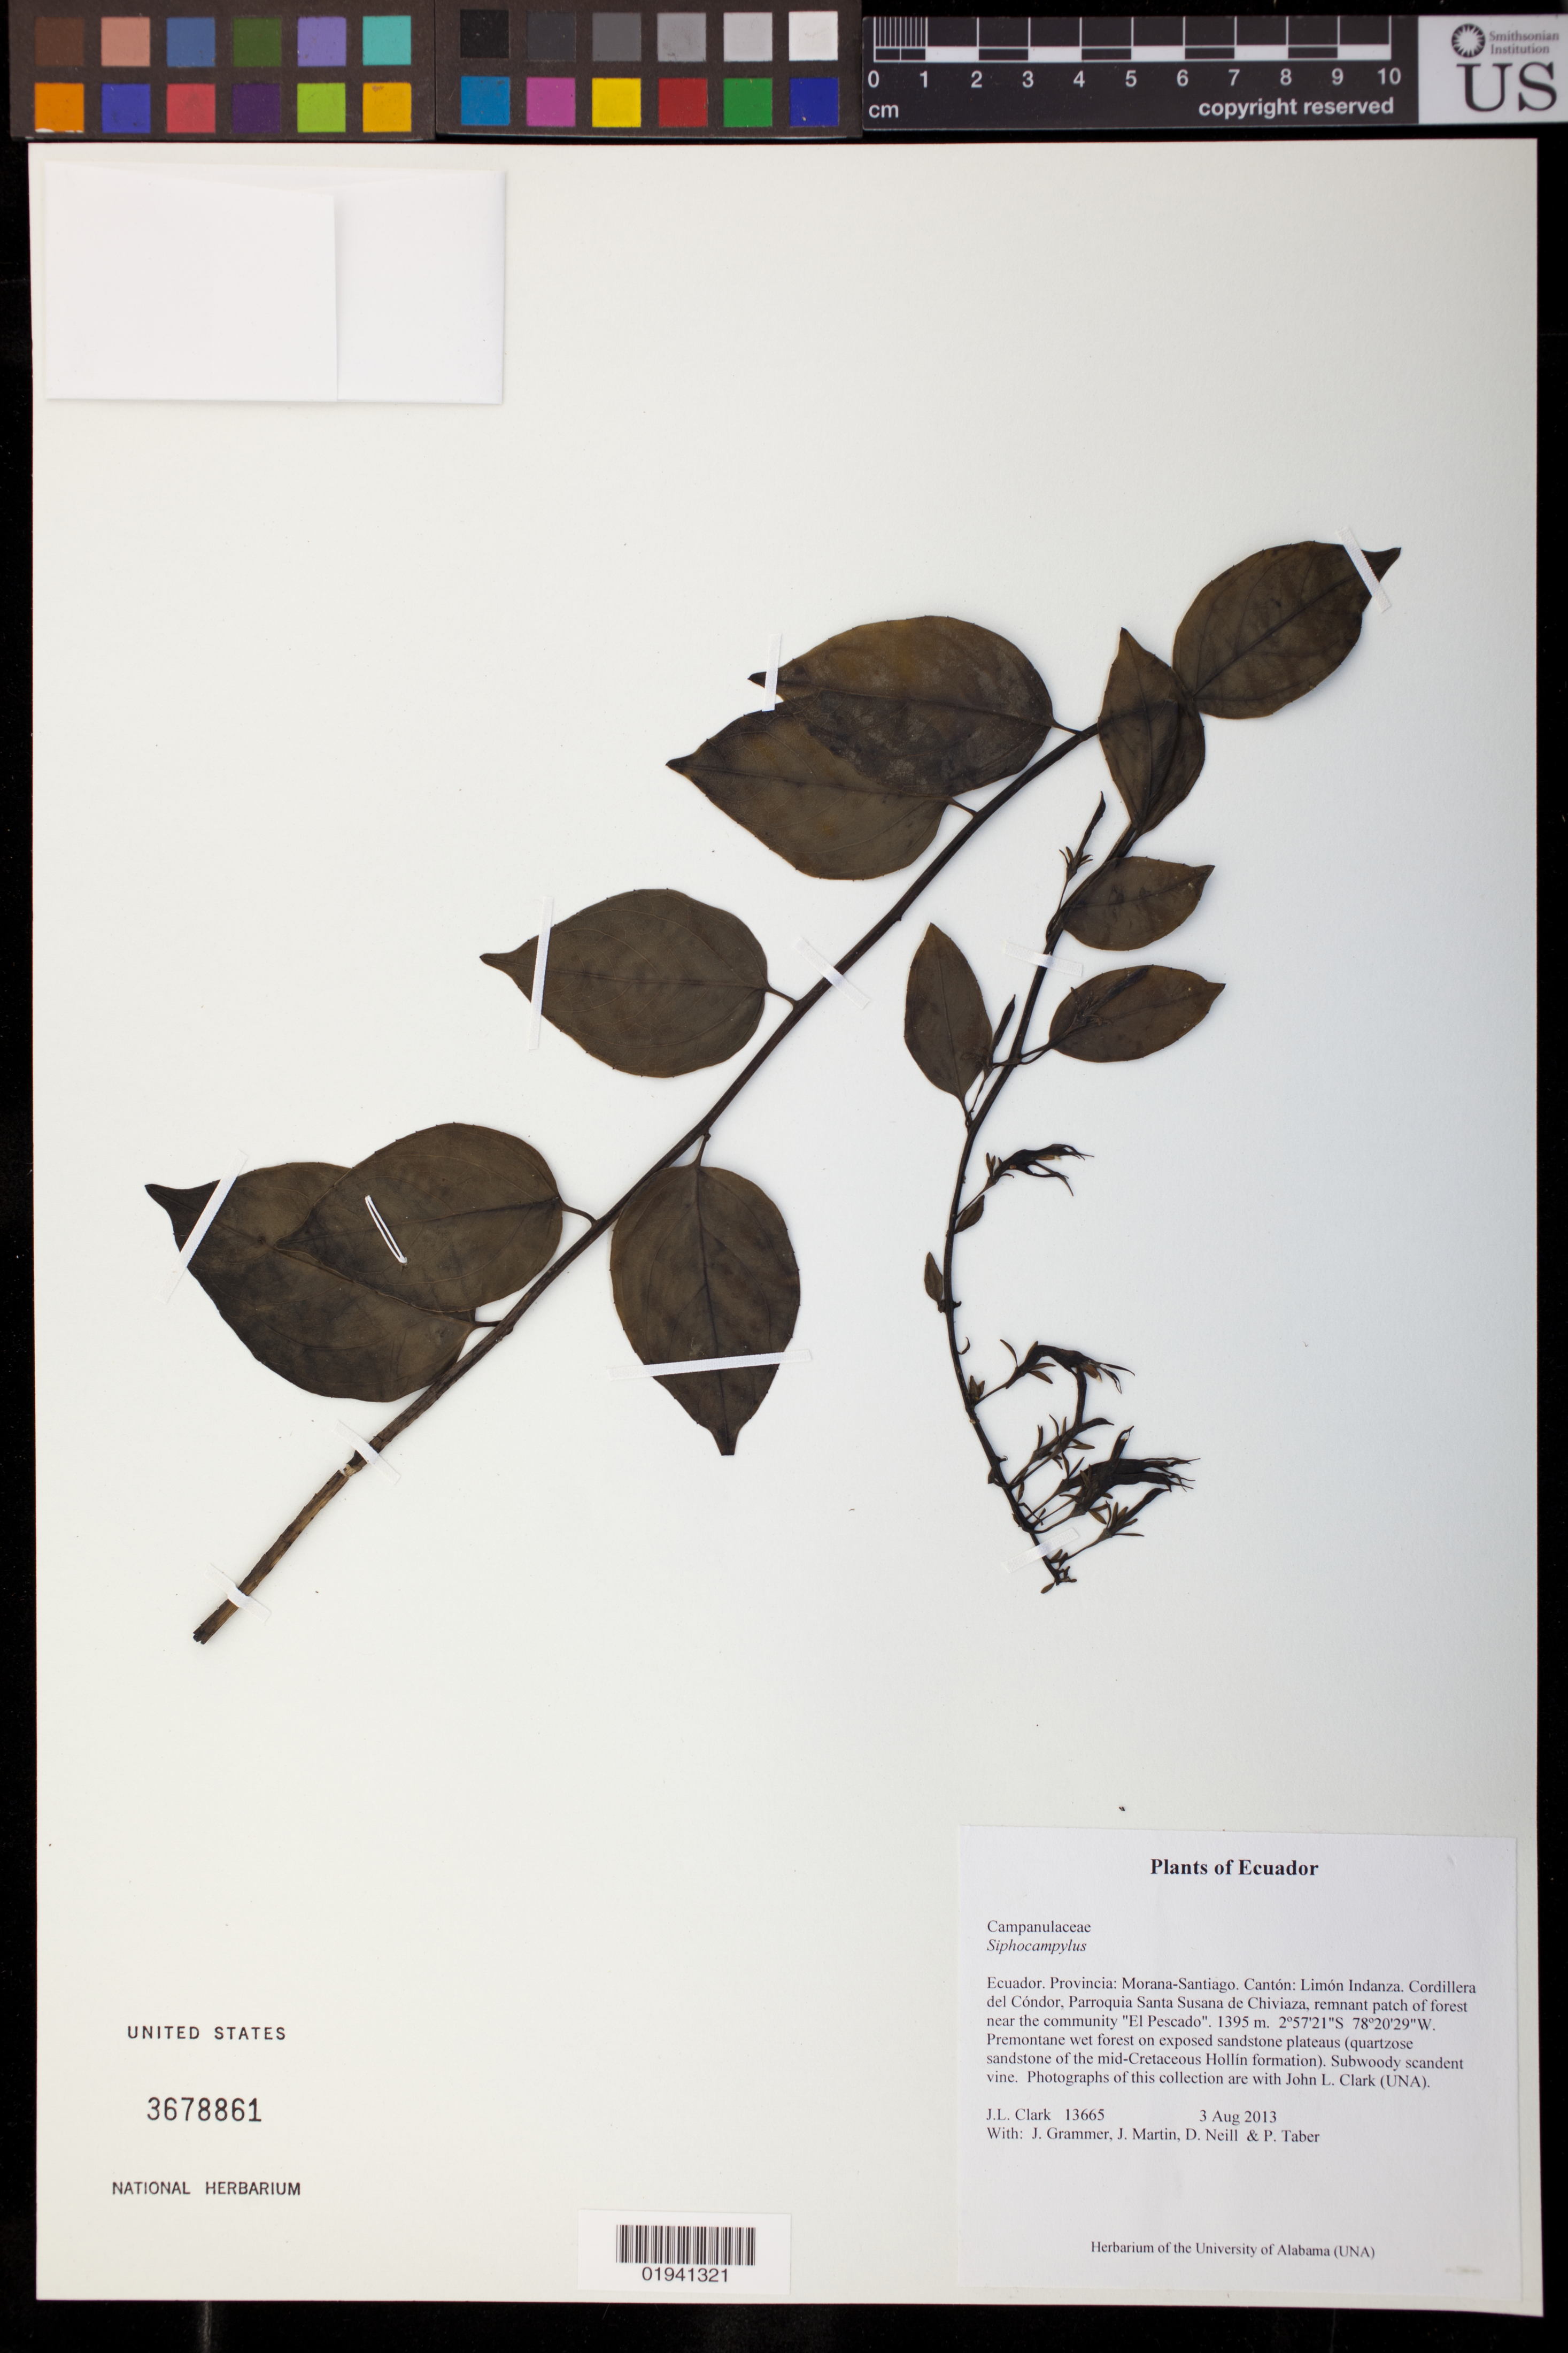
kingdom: Plantae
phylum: Tracheophyta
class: Magnoliopsida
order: Asterales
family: Campanulaceae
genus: Siphocampylus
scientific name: Siphocampylus sp.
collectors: J. L. Clark, J. Grammer, J. Martin, D. Neill & P. Taber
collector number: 13665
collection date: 2013-08-03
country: Ecuador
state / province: Morona-Santiago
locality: Canton: Limon Indanza. Cordillera del Condor, Parroquia Santa Susana de Chiviaza, remnant patch of forest near the community "El Pescado."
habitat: Premontane wet forest on exposed sandstone plateus, quartzose sandstone of the mid-Cretaceous Hollin formation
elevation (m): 1395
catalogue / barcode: US 3678861